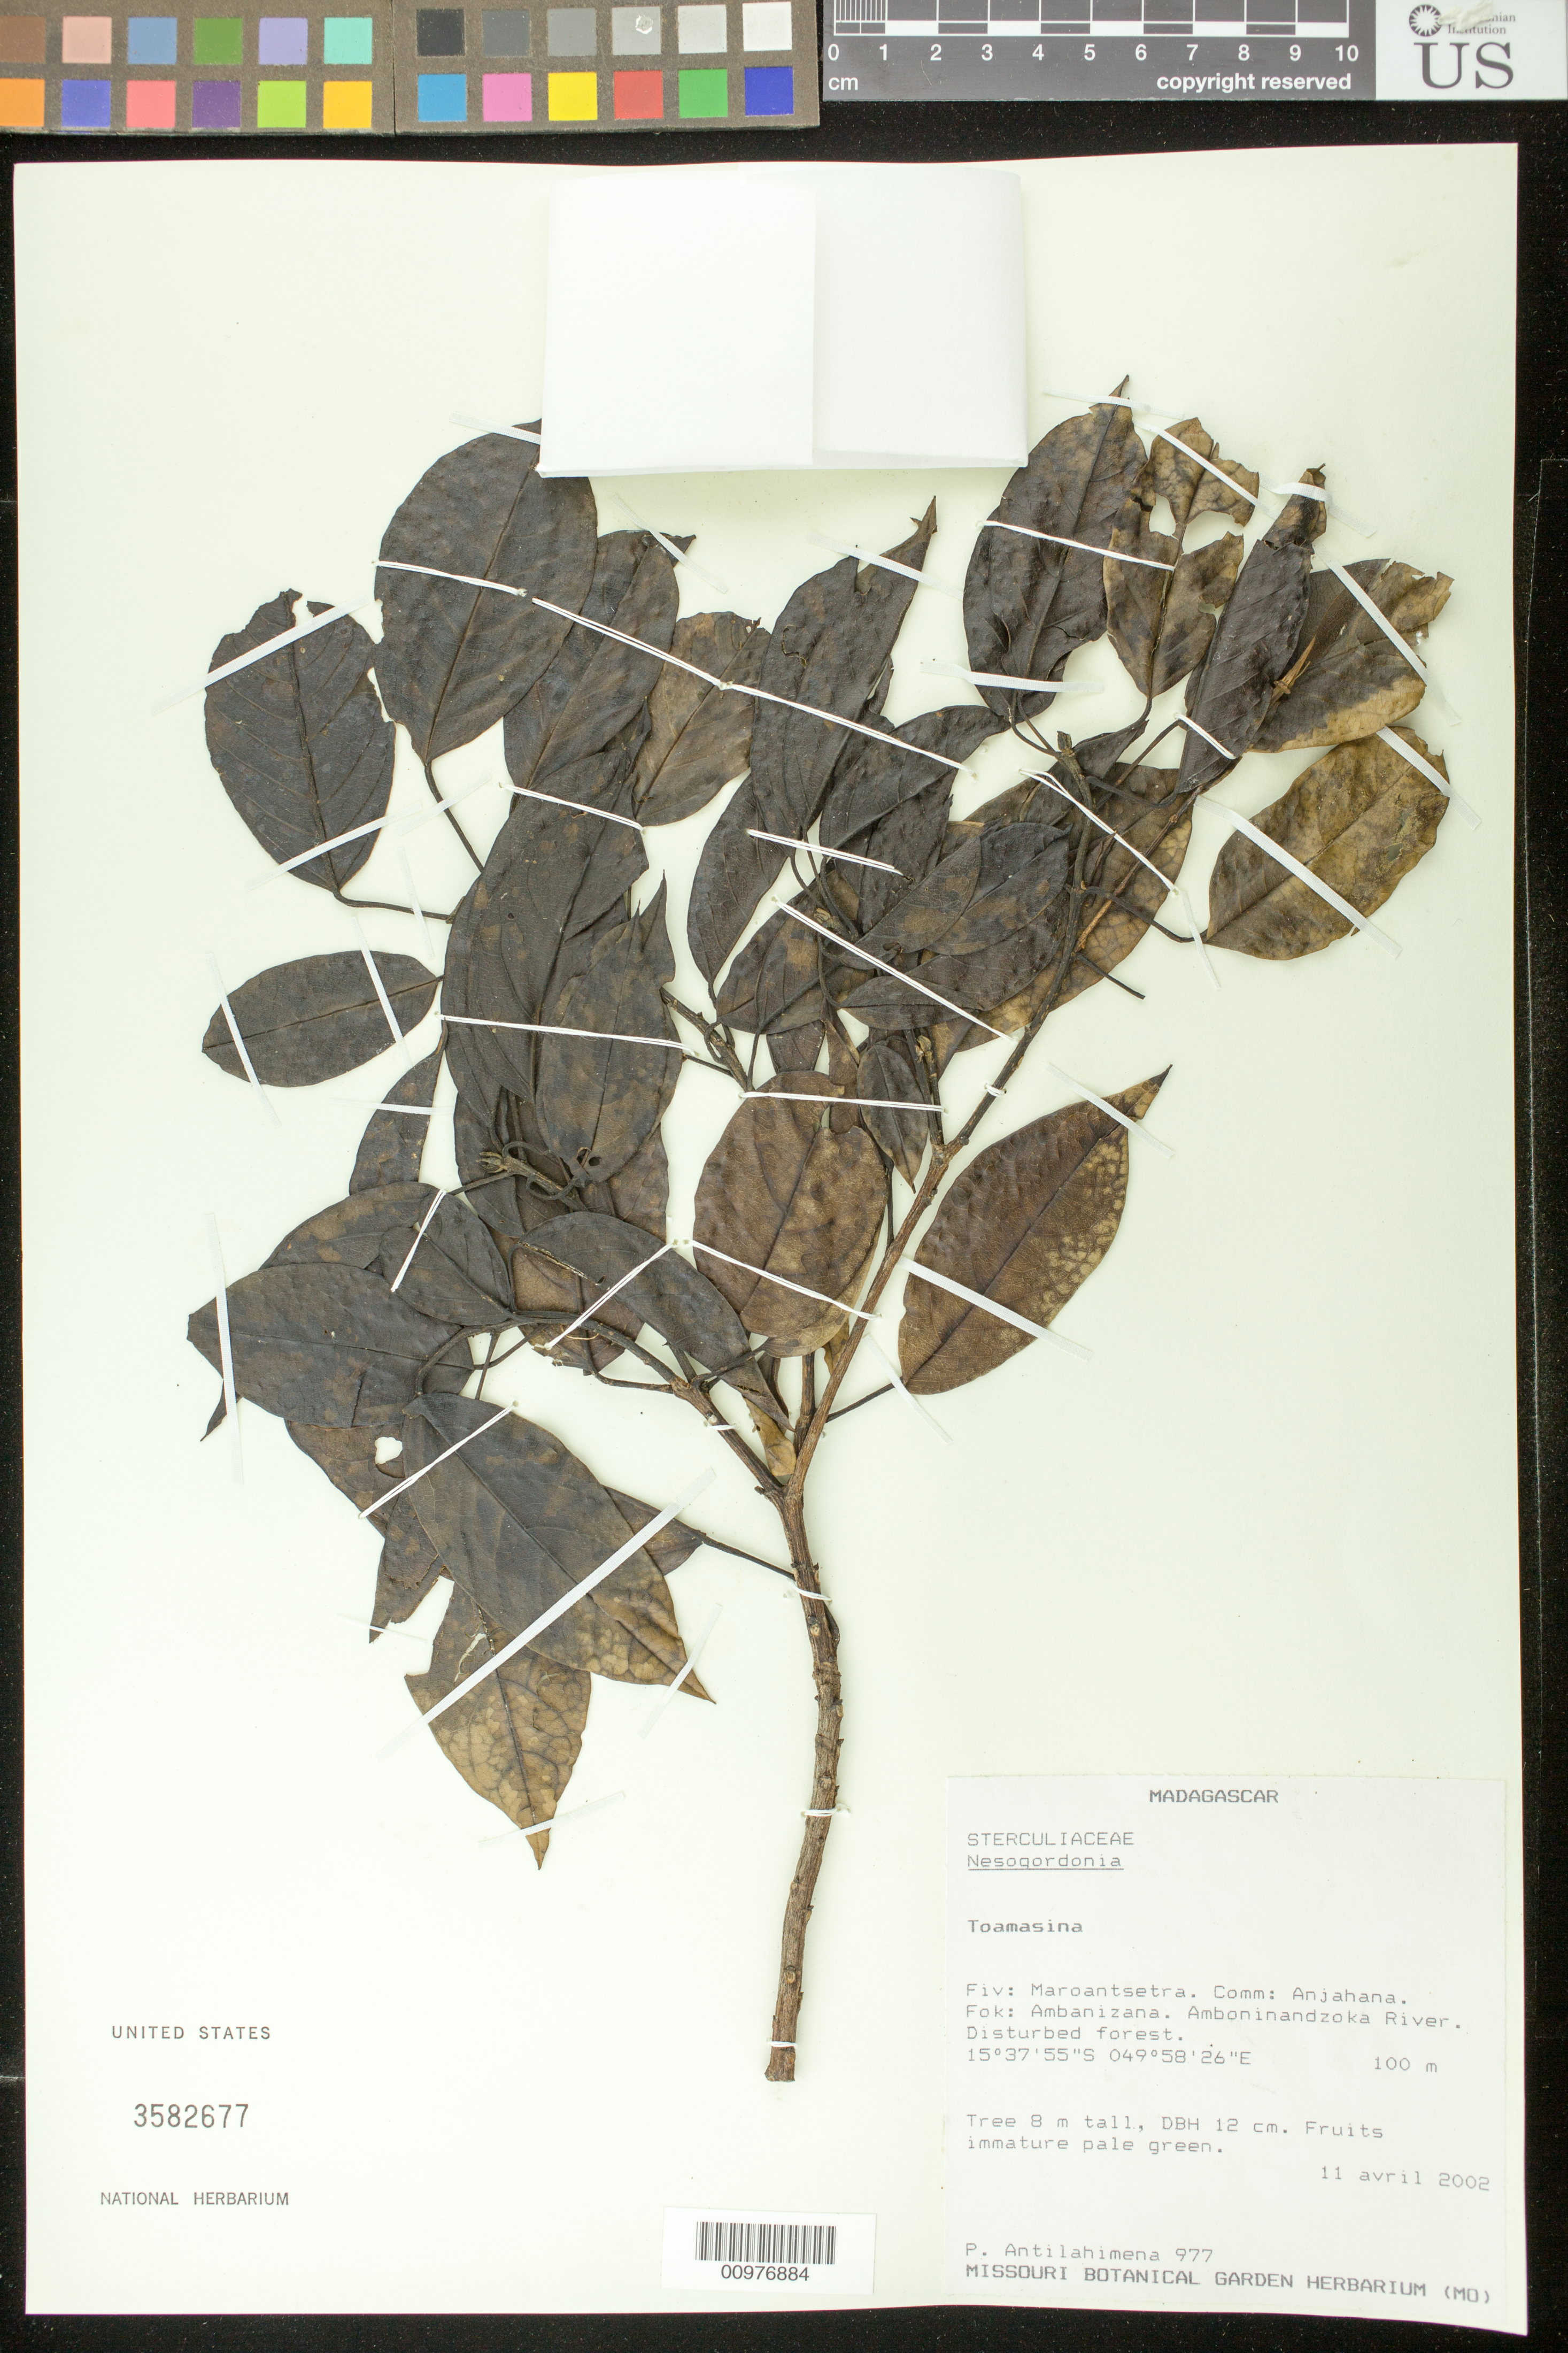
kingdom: Plantae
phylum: Tracheophyta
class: Magnoliopsida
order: Malvales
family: Malvaceae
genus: Nesogordonia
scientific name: Nesogordonia sp.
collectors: P. Antilahimena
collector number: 977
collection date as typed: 11 avril 2002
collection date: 2002-04-11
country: Madagascar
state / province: Analanjirofo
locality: Fiv: Maroantsetra. Comm: Anjahana. Fok: Ambanizana. Amboninandzoka River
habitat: disturbed forest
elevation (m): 100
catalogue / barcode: US 3582677